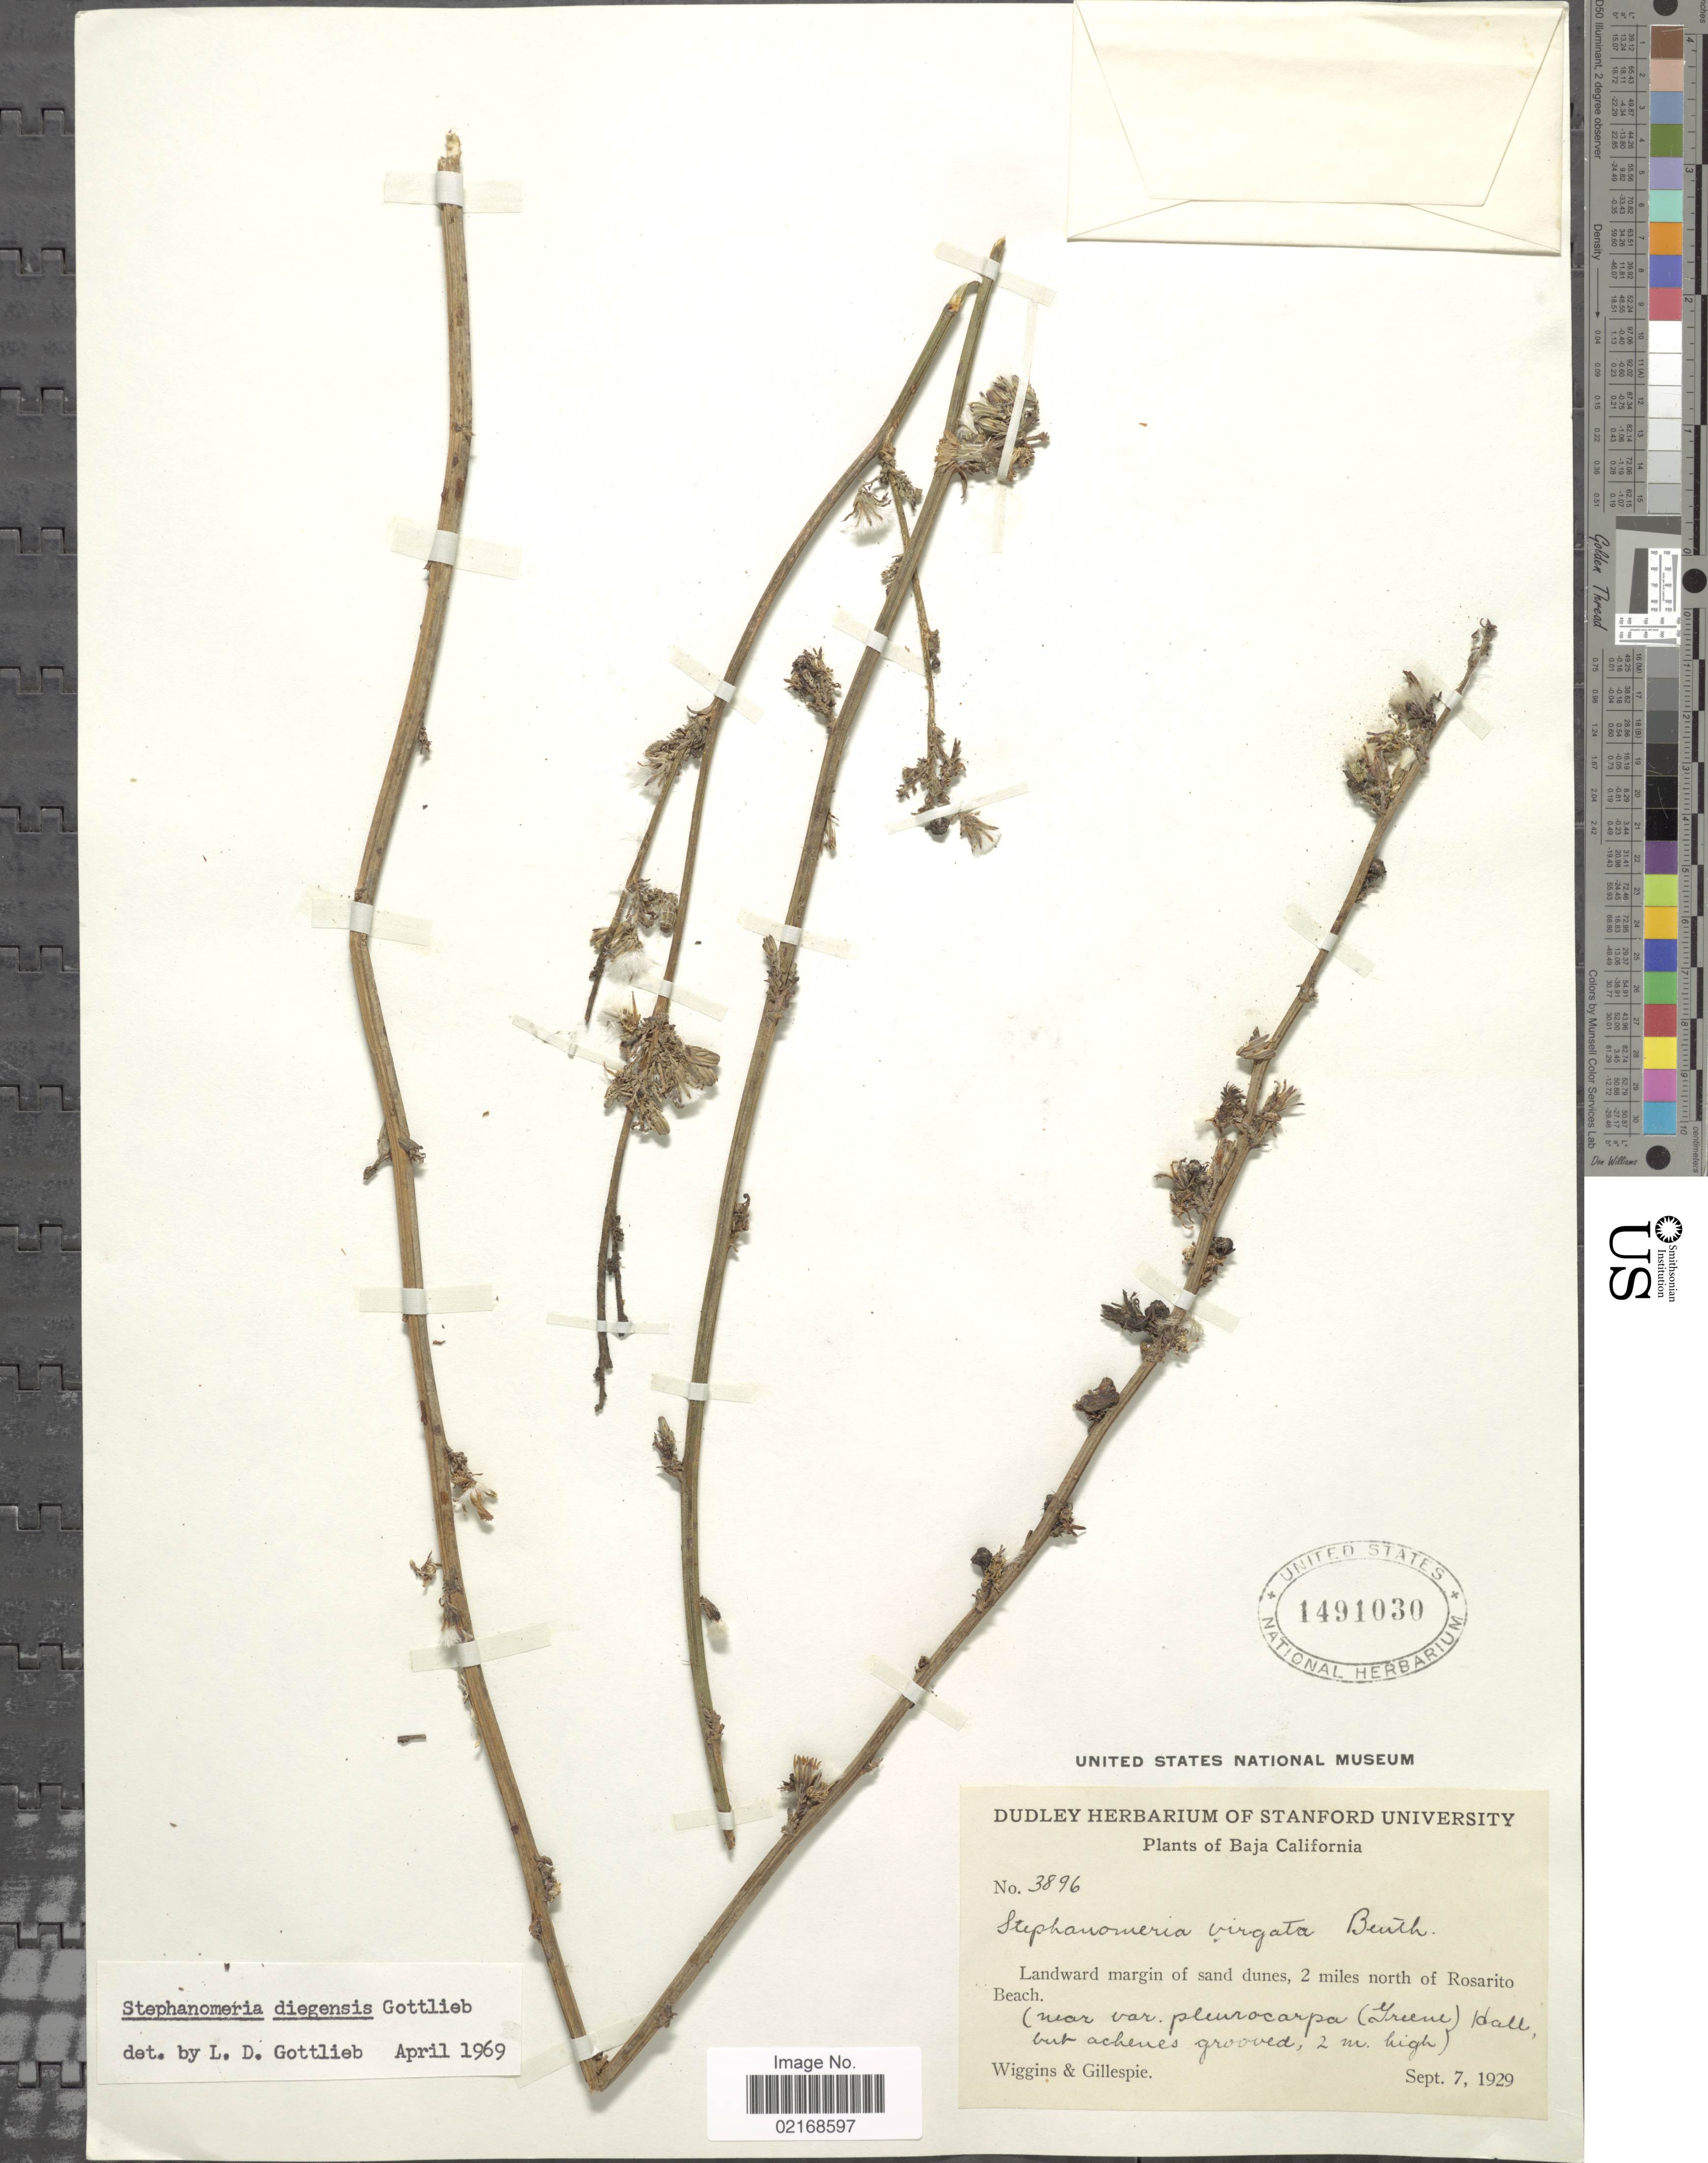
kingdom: Plantae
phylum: Tracheophyta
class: Magnoliopsida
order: Asterales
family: Asteraceae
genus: Stephanomeria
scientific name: Stephanomeria diegensis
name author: Gottlieb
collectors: -- Wiggins & -- Gillespie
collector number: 3896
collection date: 1929-09-07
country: Mexico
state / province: Baja California Norte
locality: Landward margin of sand dunes, 2 miles north of Rosarito Beach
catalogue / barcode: US 1491030